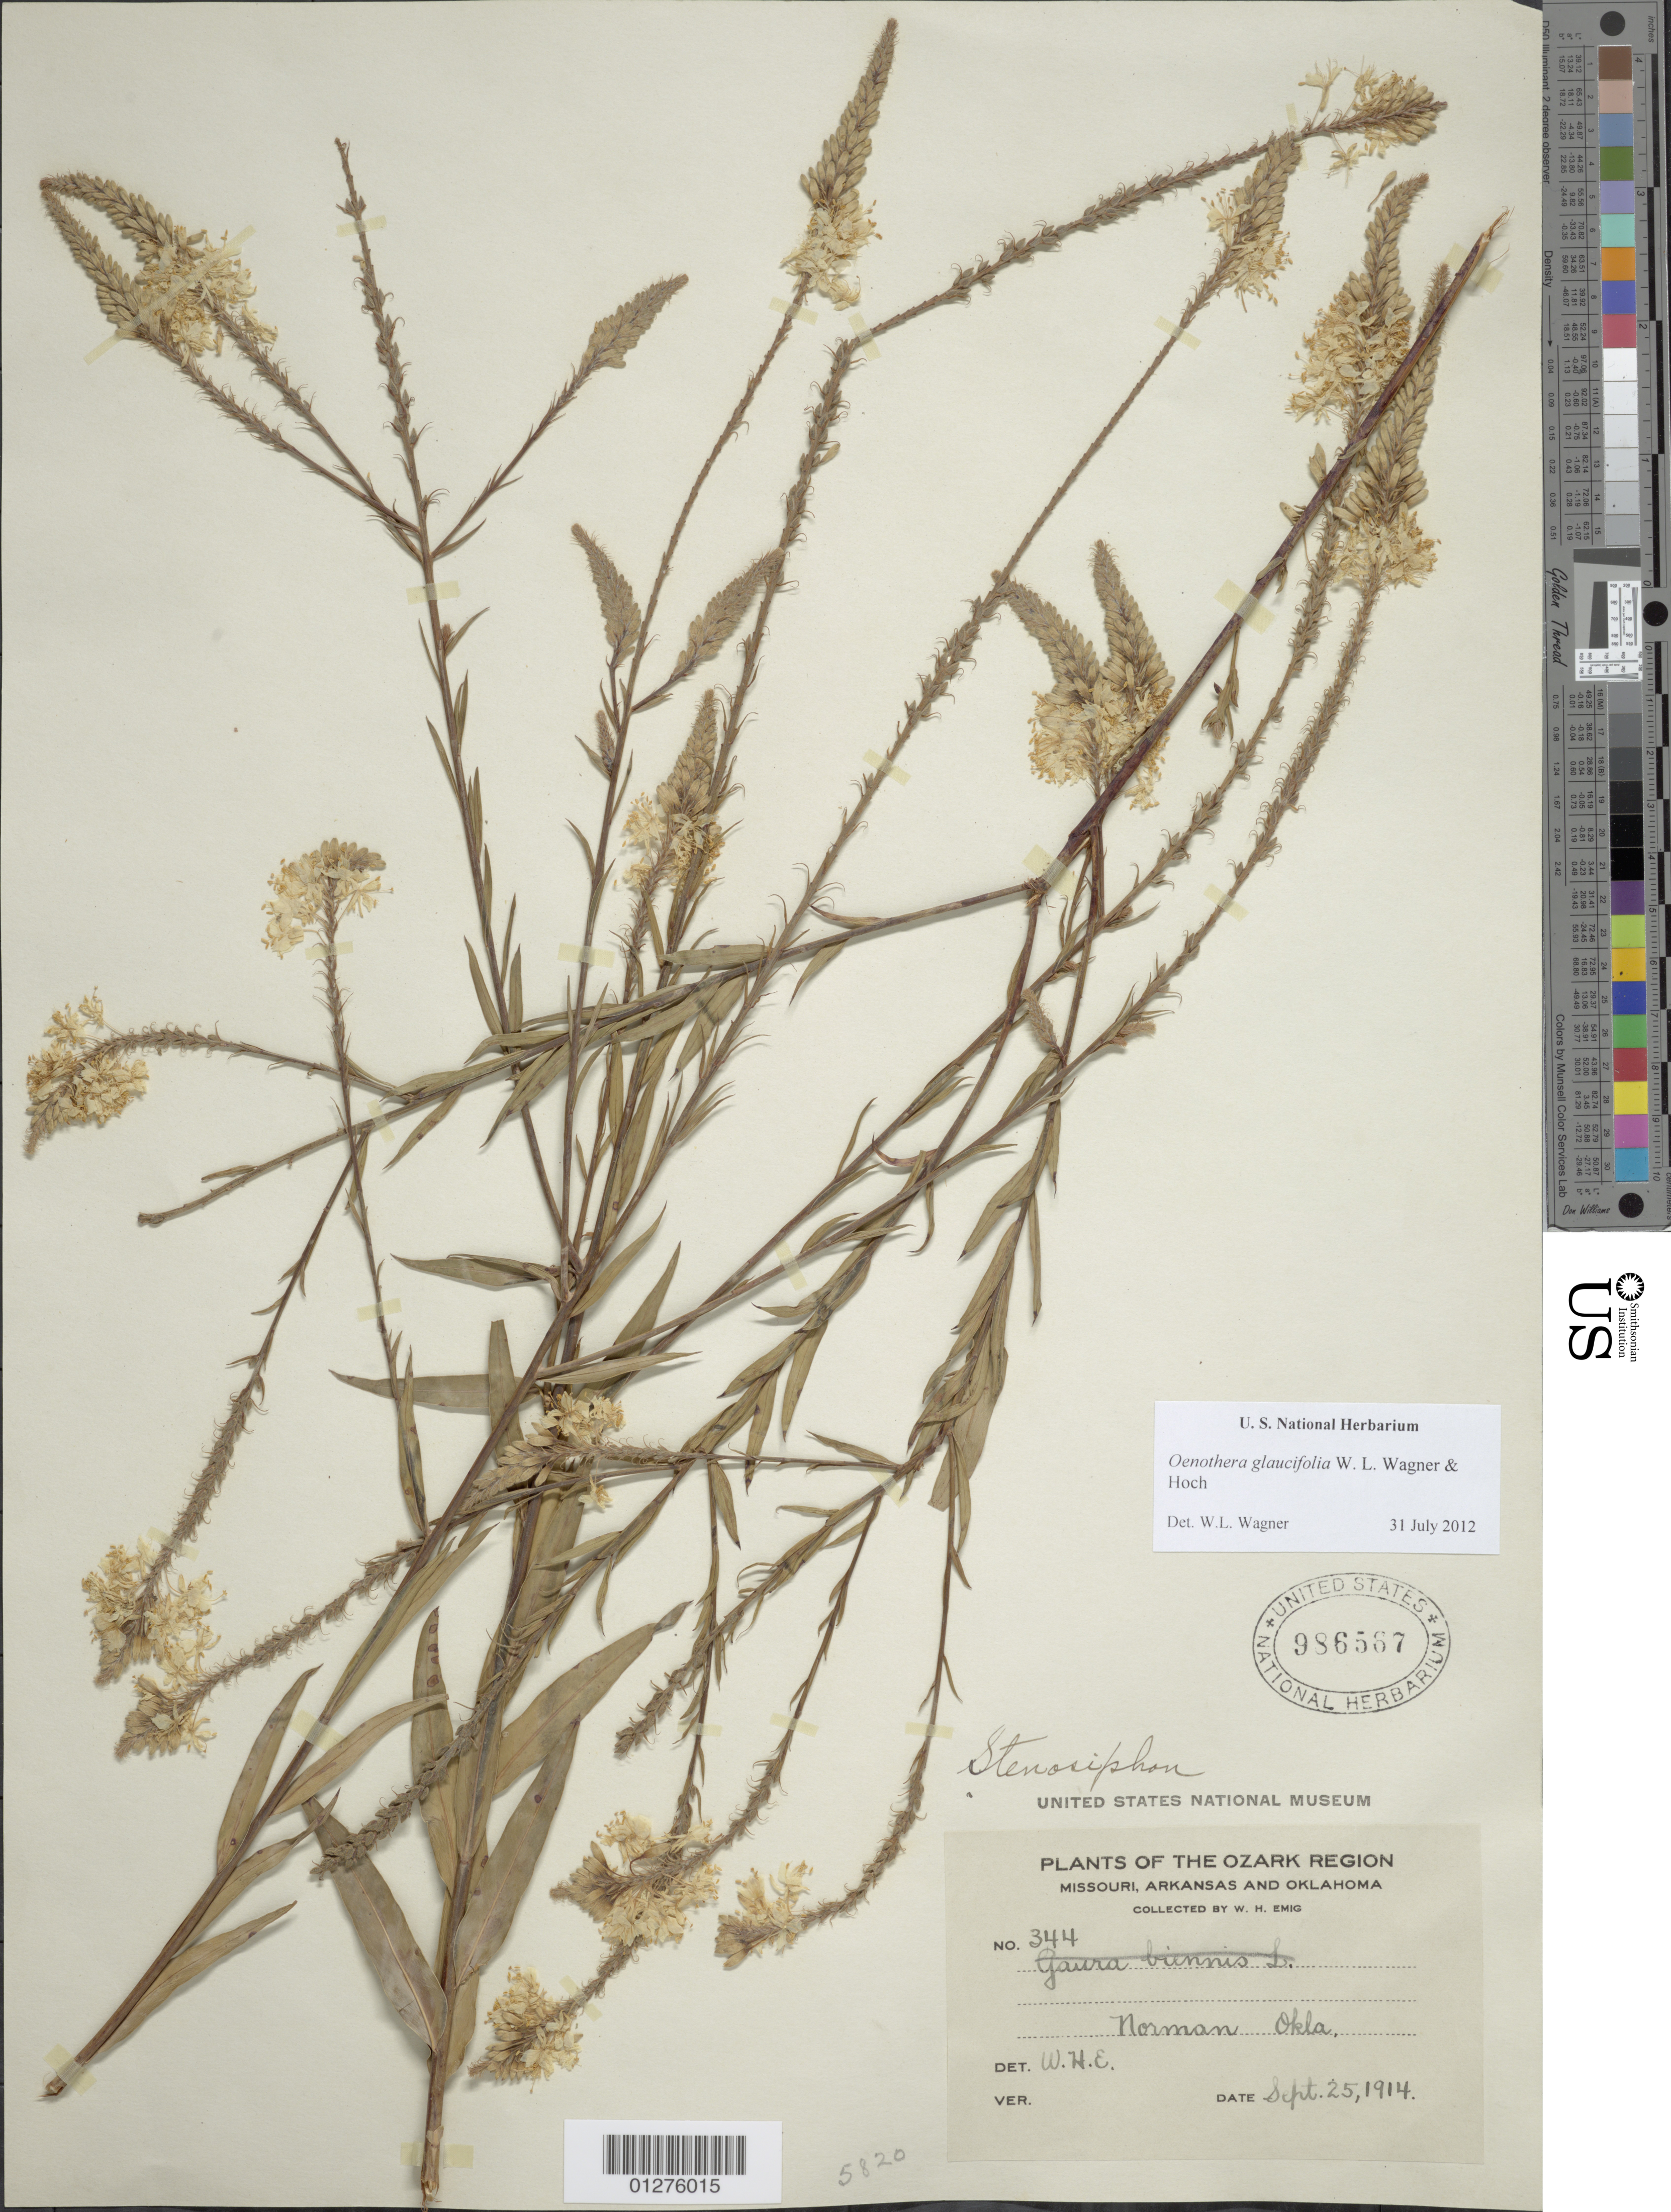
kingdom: Plantae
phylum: Tracheophyta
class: Magnoliopsida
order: Myrtales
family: Onagraceae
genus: Oenothera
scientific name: Oenothera glaucifolia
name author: W.L. Wagner & Hoch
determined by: Wagner, W. L., (BOT), Smithsonian Institution - National Museum of Natural History (UNITED STATES)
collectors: W. H. Emig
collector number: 344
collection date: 1914-09-25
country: United States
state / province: Oklahoma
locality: Norman.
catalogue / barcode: US 986567